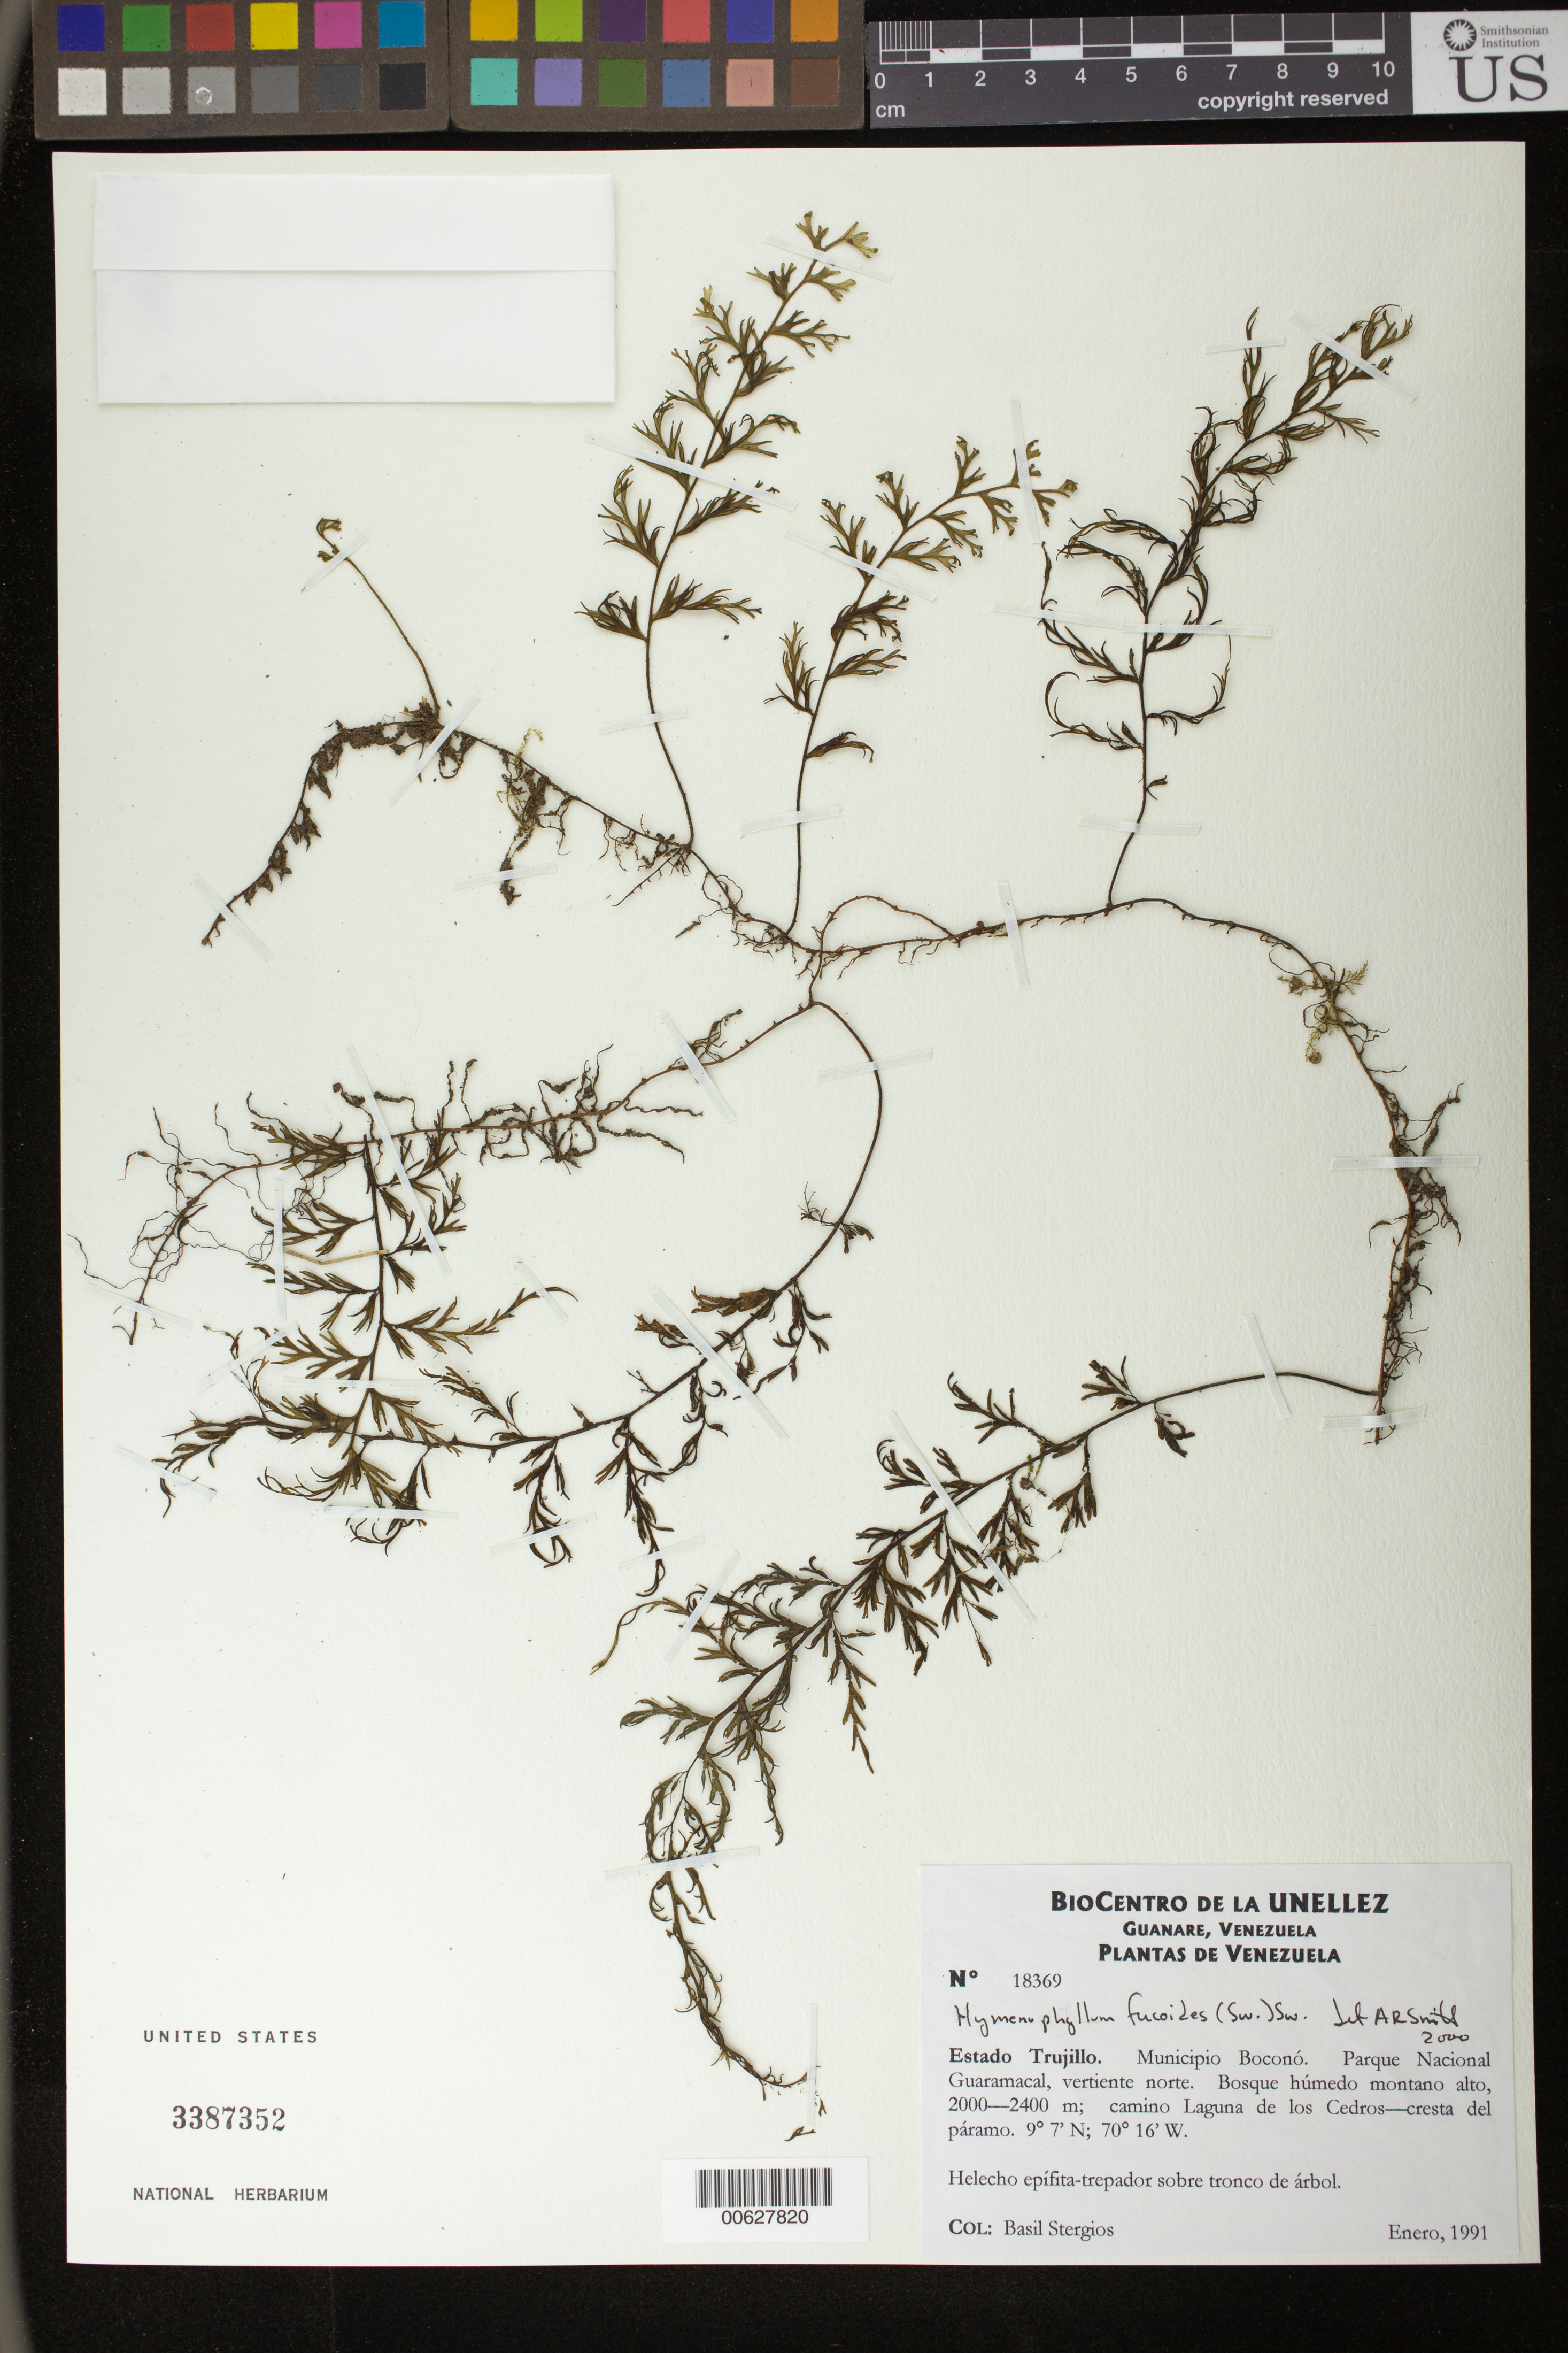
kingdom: Plantae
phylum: Tracheophyta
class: Polypodiopsida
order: Hymenophyllales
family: Hymenophyllaceae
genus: Hymenophyllum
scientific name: Hymenophyllum fucoides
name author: (Sw.) Sw.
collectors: B. G. Stergios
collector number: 18369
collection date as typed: Jan 1991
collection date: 1991-01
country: Venezuela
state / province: Trujillo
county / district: Boconó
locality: Parque Nacional Guaramacal, vertiente N, camino laguna de los Cedros-cresta del páramo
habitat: Bosque húmedo montano alto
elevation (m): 2000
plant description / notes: PORT, UC, US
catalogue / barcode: US 3387352